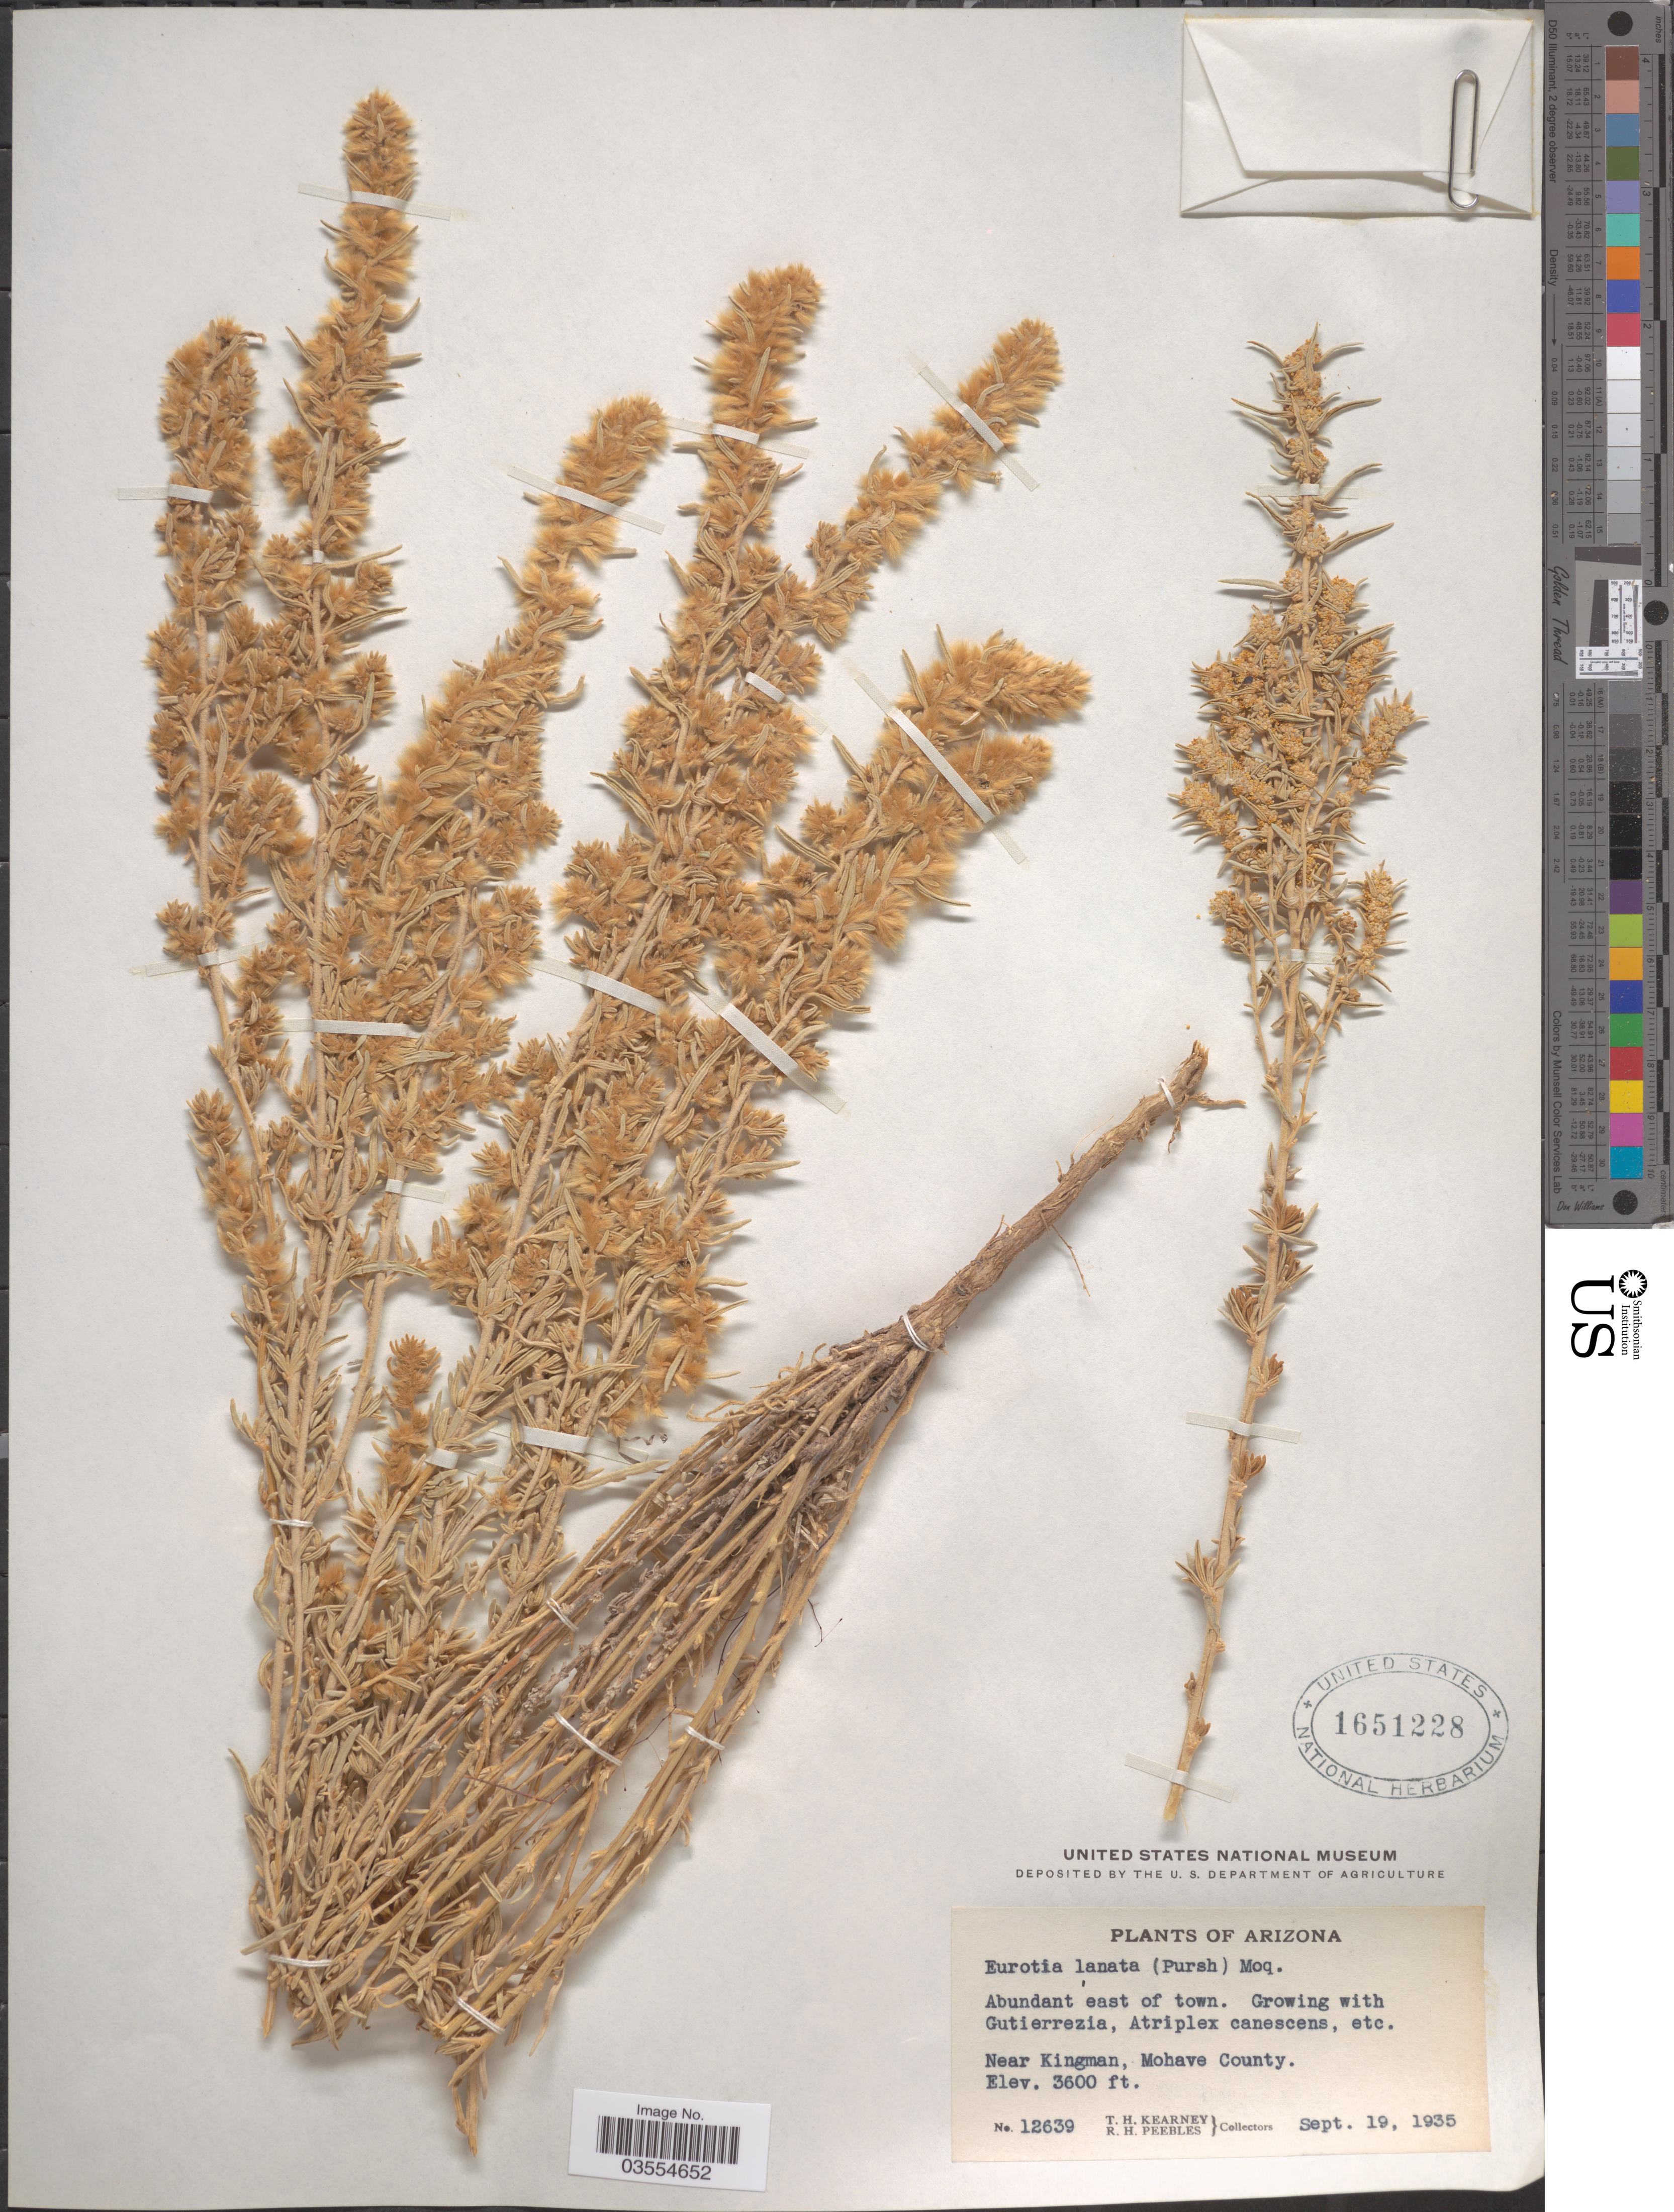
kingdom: Plantae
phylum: Tracheophyta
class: Magnoliopsida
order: Caryophyllales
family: Amaranthaceae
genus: Krascheninnikovia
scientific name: Krascheninnikovia lanata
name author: (Pursh) A. Meeuse & A.Smit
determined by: U.S. National Herbarium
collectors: T. H. Kearney & R. H. Peebles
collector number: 12639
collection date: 1935-09-19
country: United States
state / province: Arizona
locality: Near Kingman, Mohave County.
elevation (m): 1097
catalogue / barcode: US 1651228